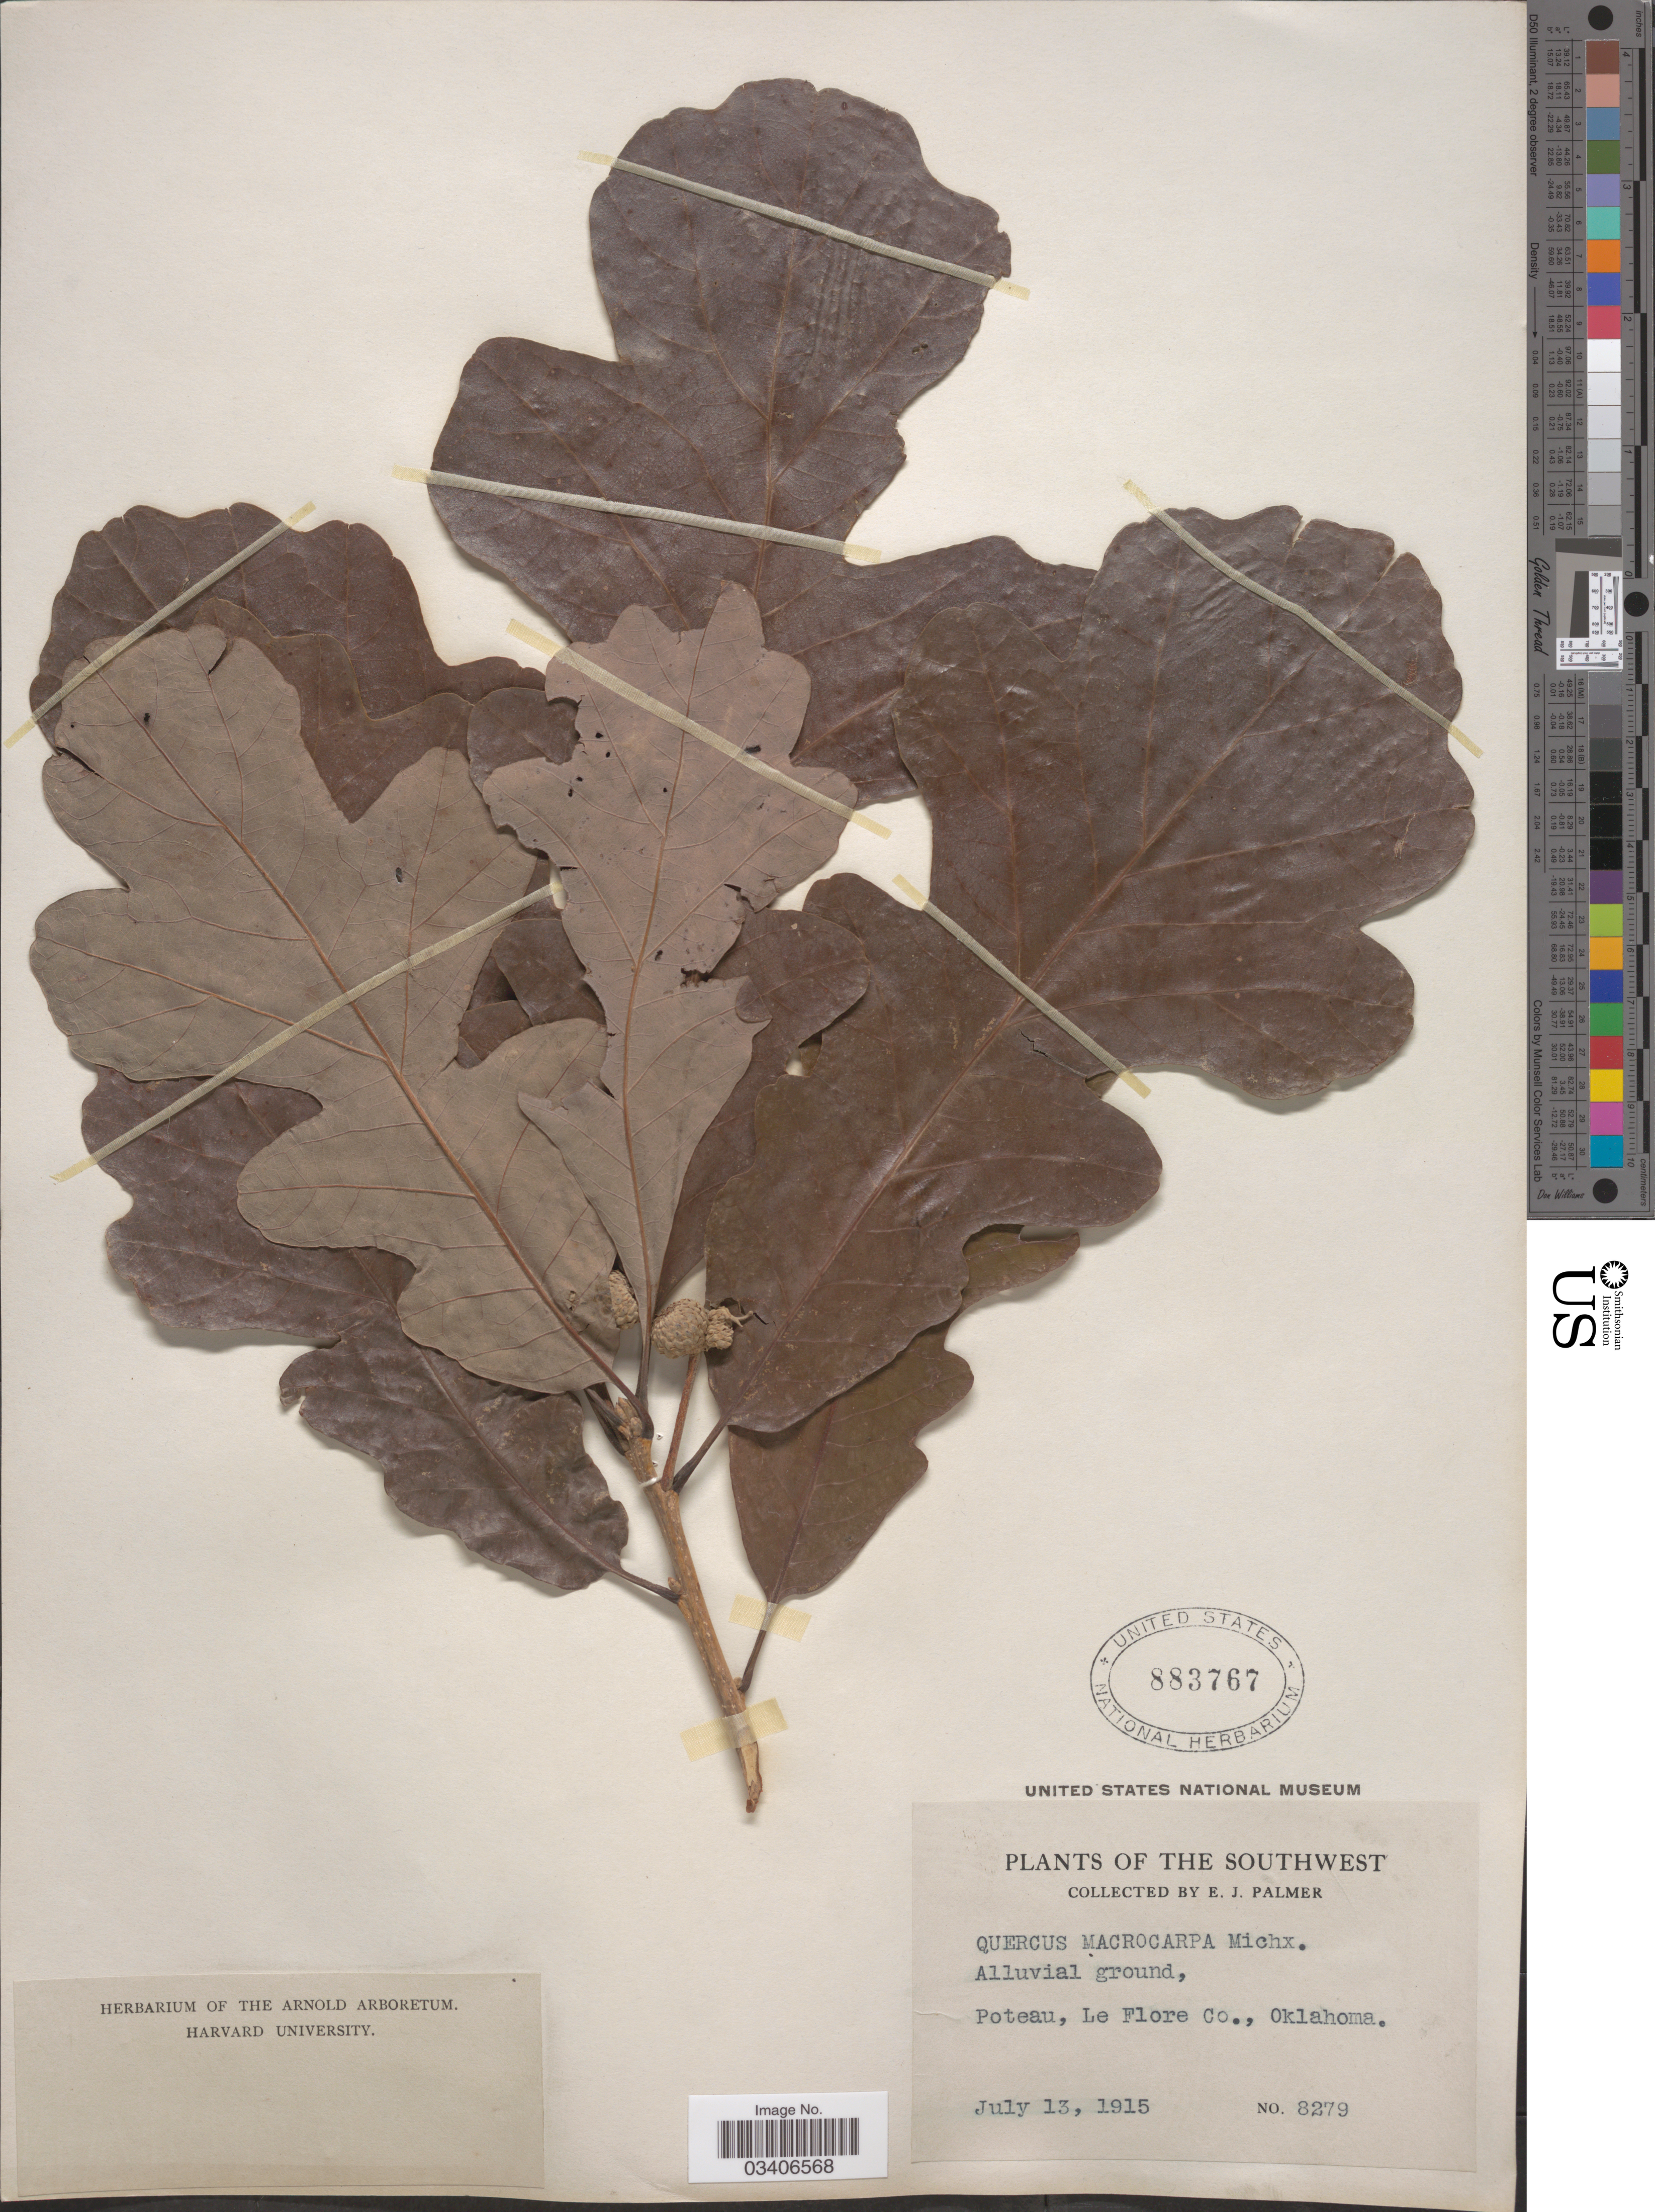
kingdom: Plantae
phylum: Tracheophyta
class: Magnoliopsida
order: Fagales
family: Fagaceae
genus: Quercus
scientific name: Quercus macrocarpa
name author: Michx.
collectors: E. J. Palmer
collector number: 8279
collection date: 1915-07-13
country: United States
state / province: Oklahoma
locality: The Southwest, Alluvial ground, Poteau, Le Flore Co.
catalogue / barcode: US 883767